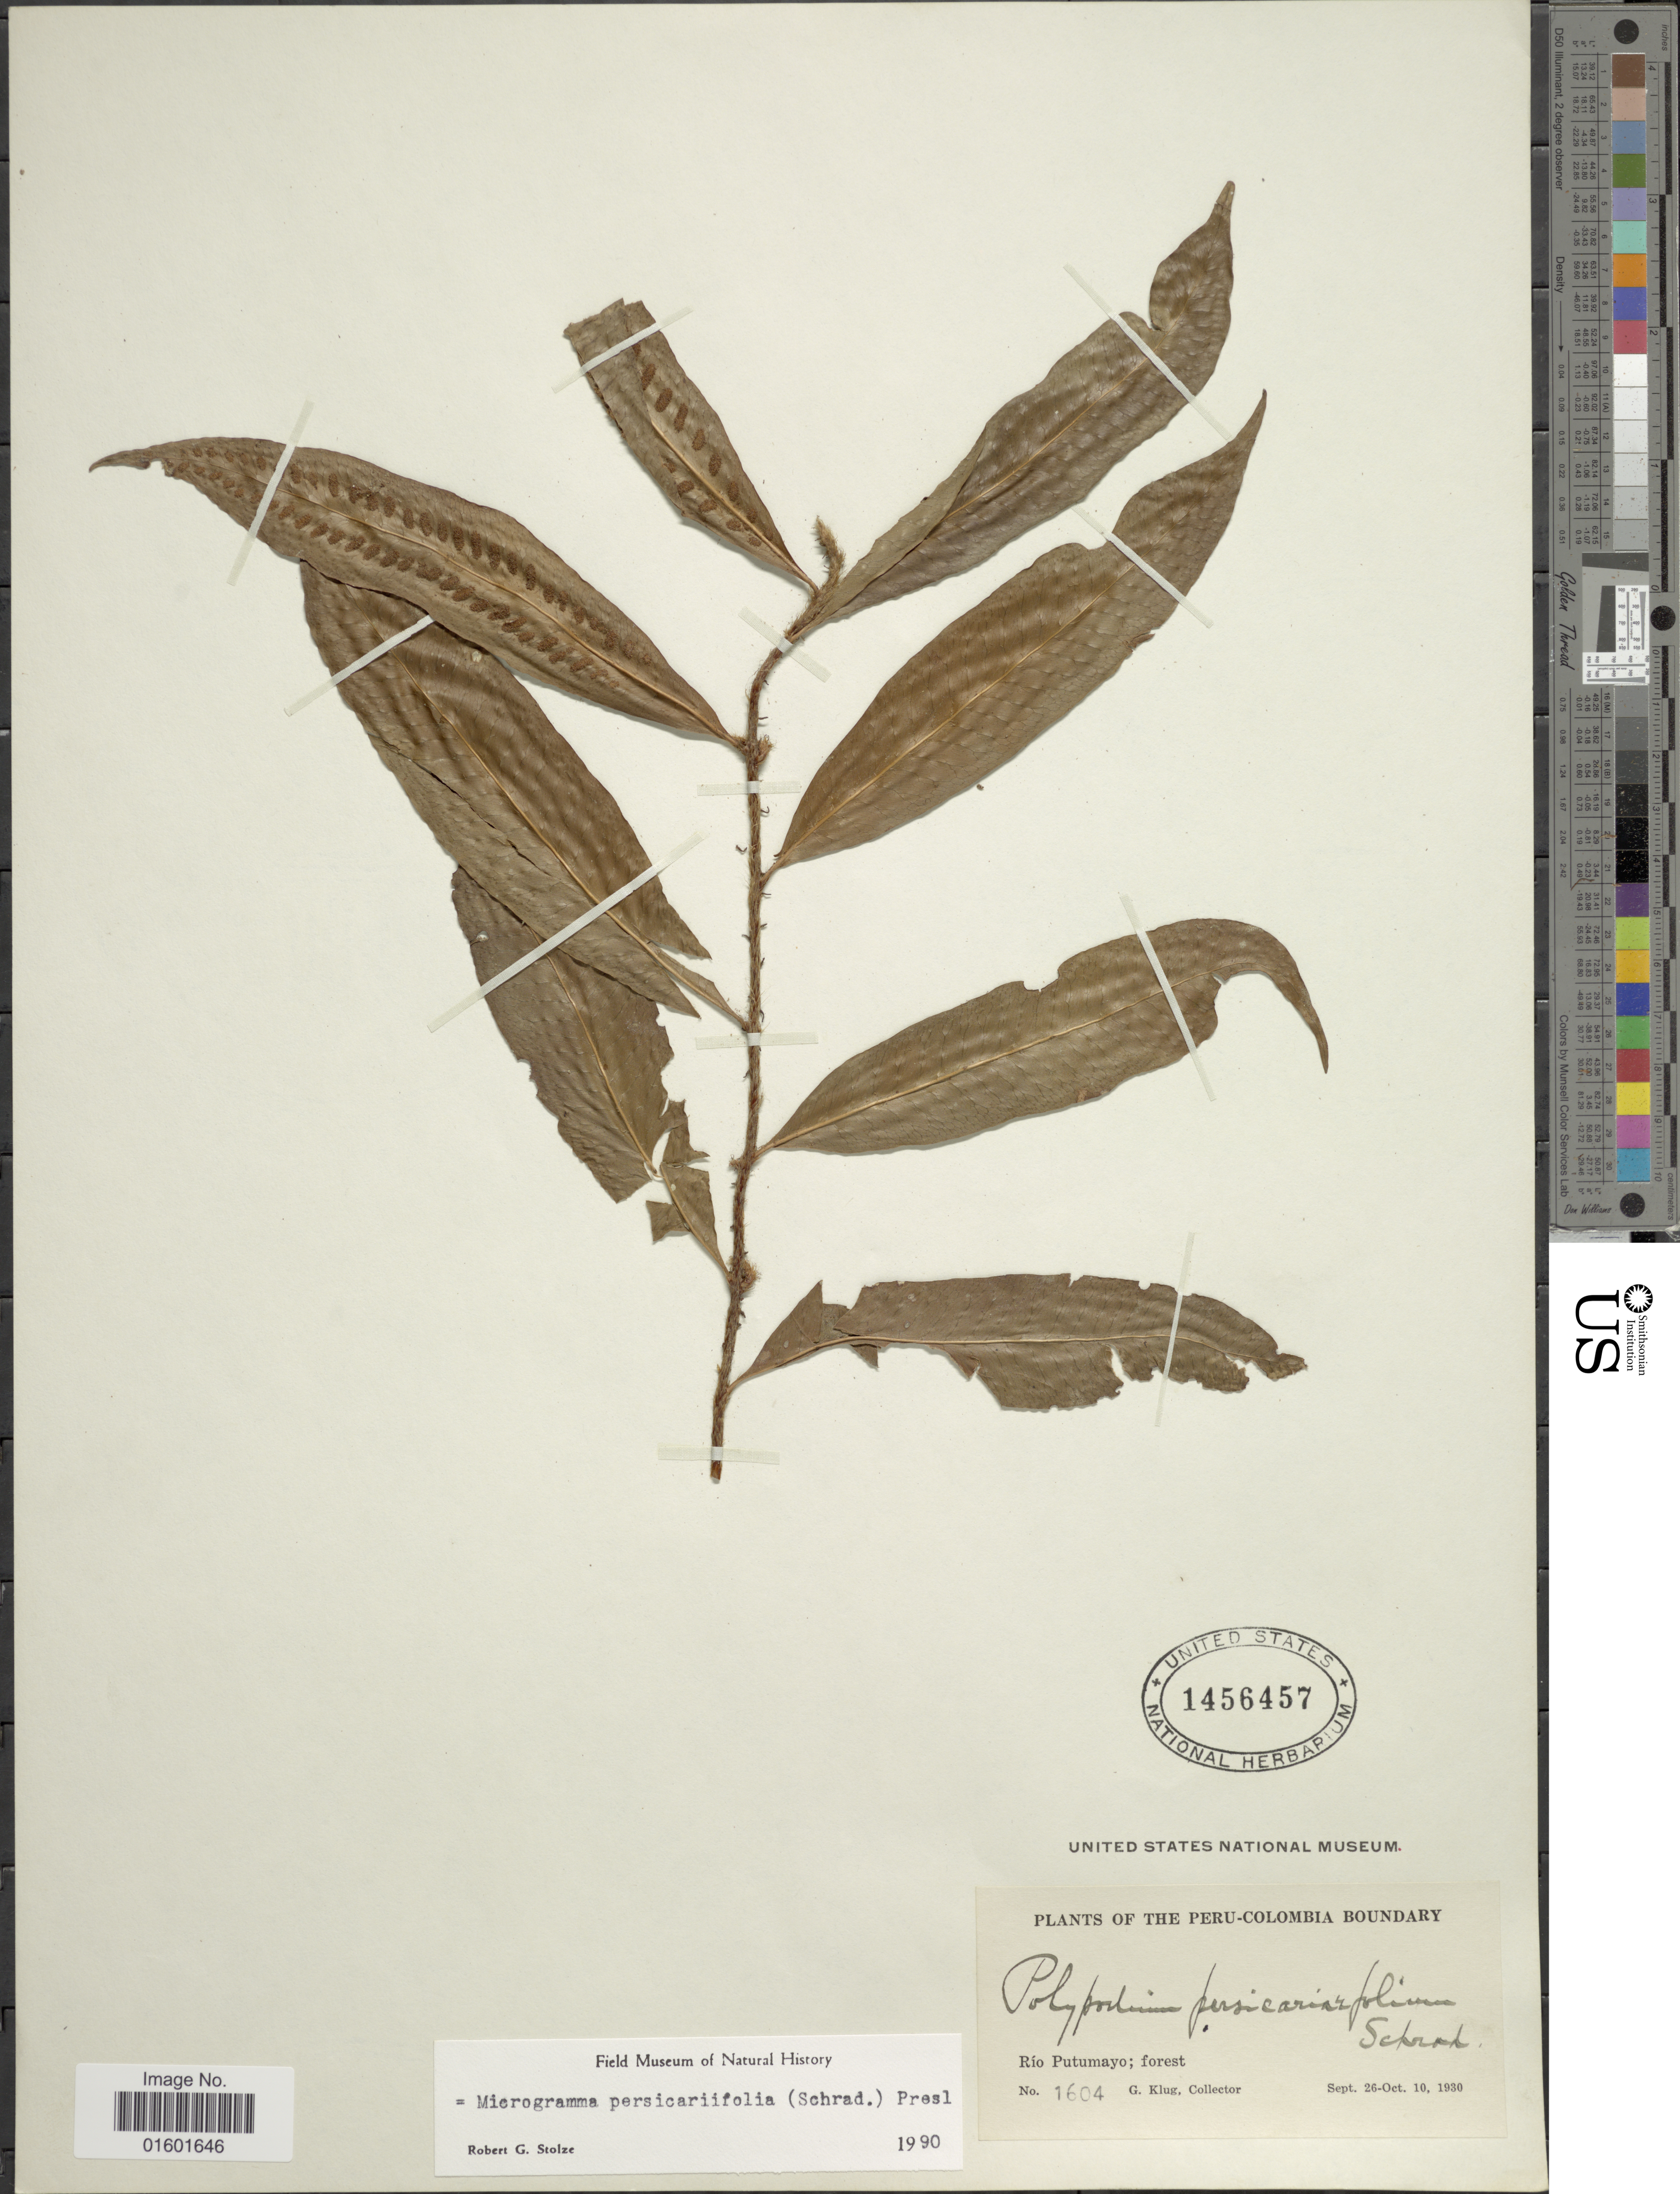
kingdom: Plantae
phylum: Tracheophyta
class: Polypodiopsida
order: Polypodiales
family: Polypodiaceae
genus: Microgramma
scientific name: Microgramma persicariifolia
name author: (Schrad.) C. Presl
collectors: G. Klug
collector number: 1604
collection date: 1930-09-26/1930-10-10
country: Colombia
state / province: Putumayo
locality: Rio Putumayo; forest. Peru-Colombia Boundary.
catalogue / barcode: US 1456457